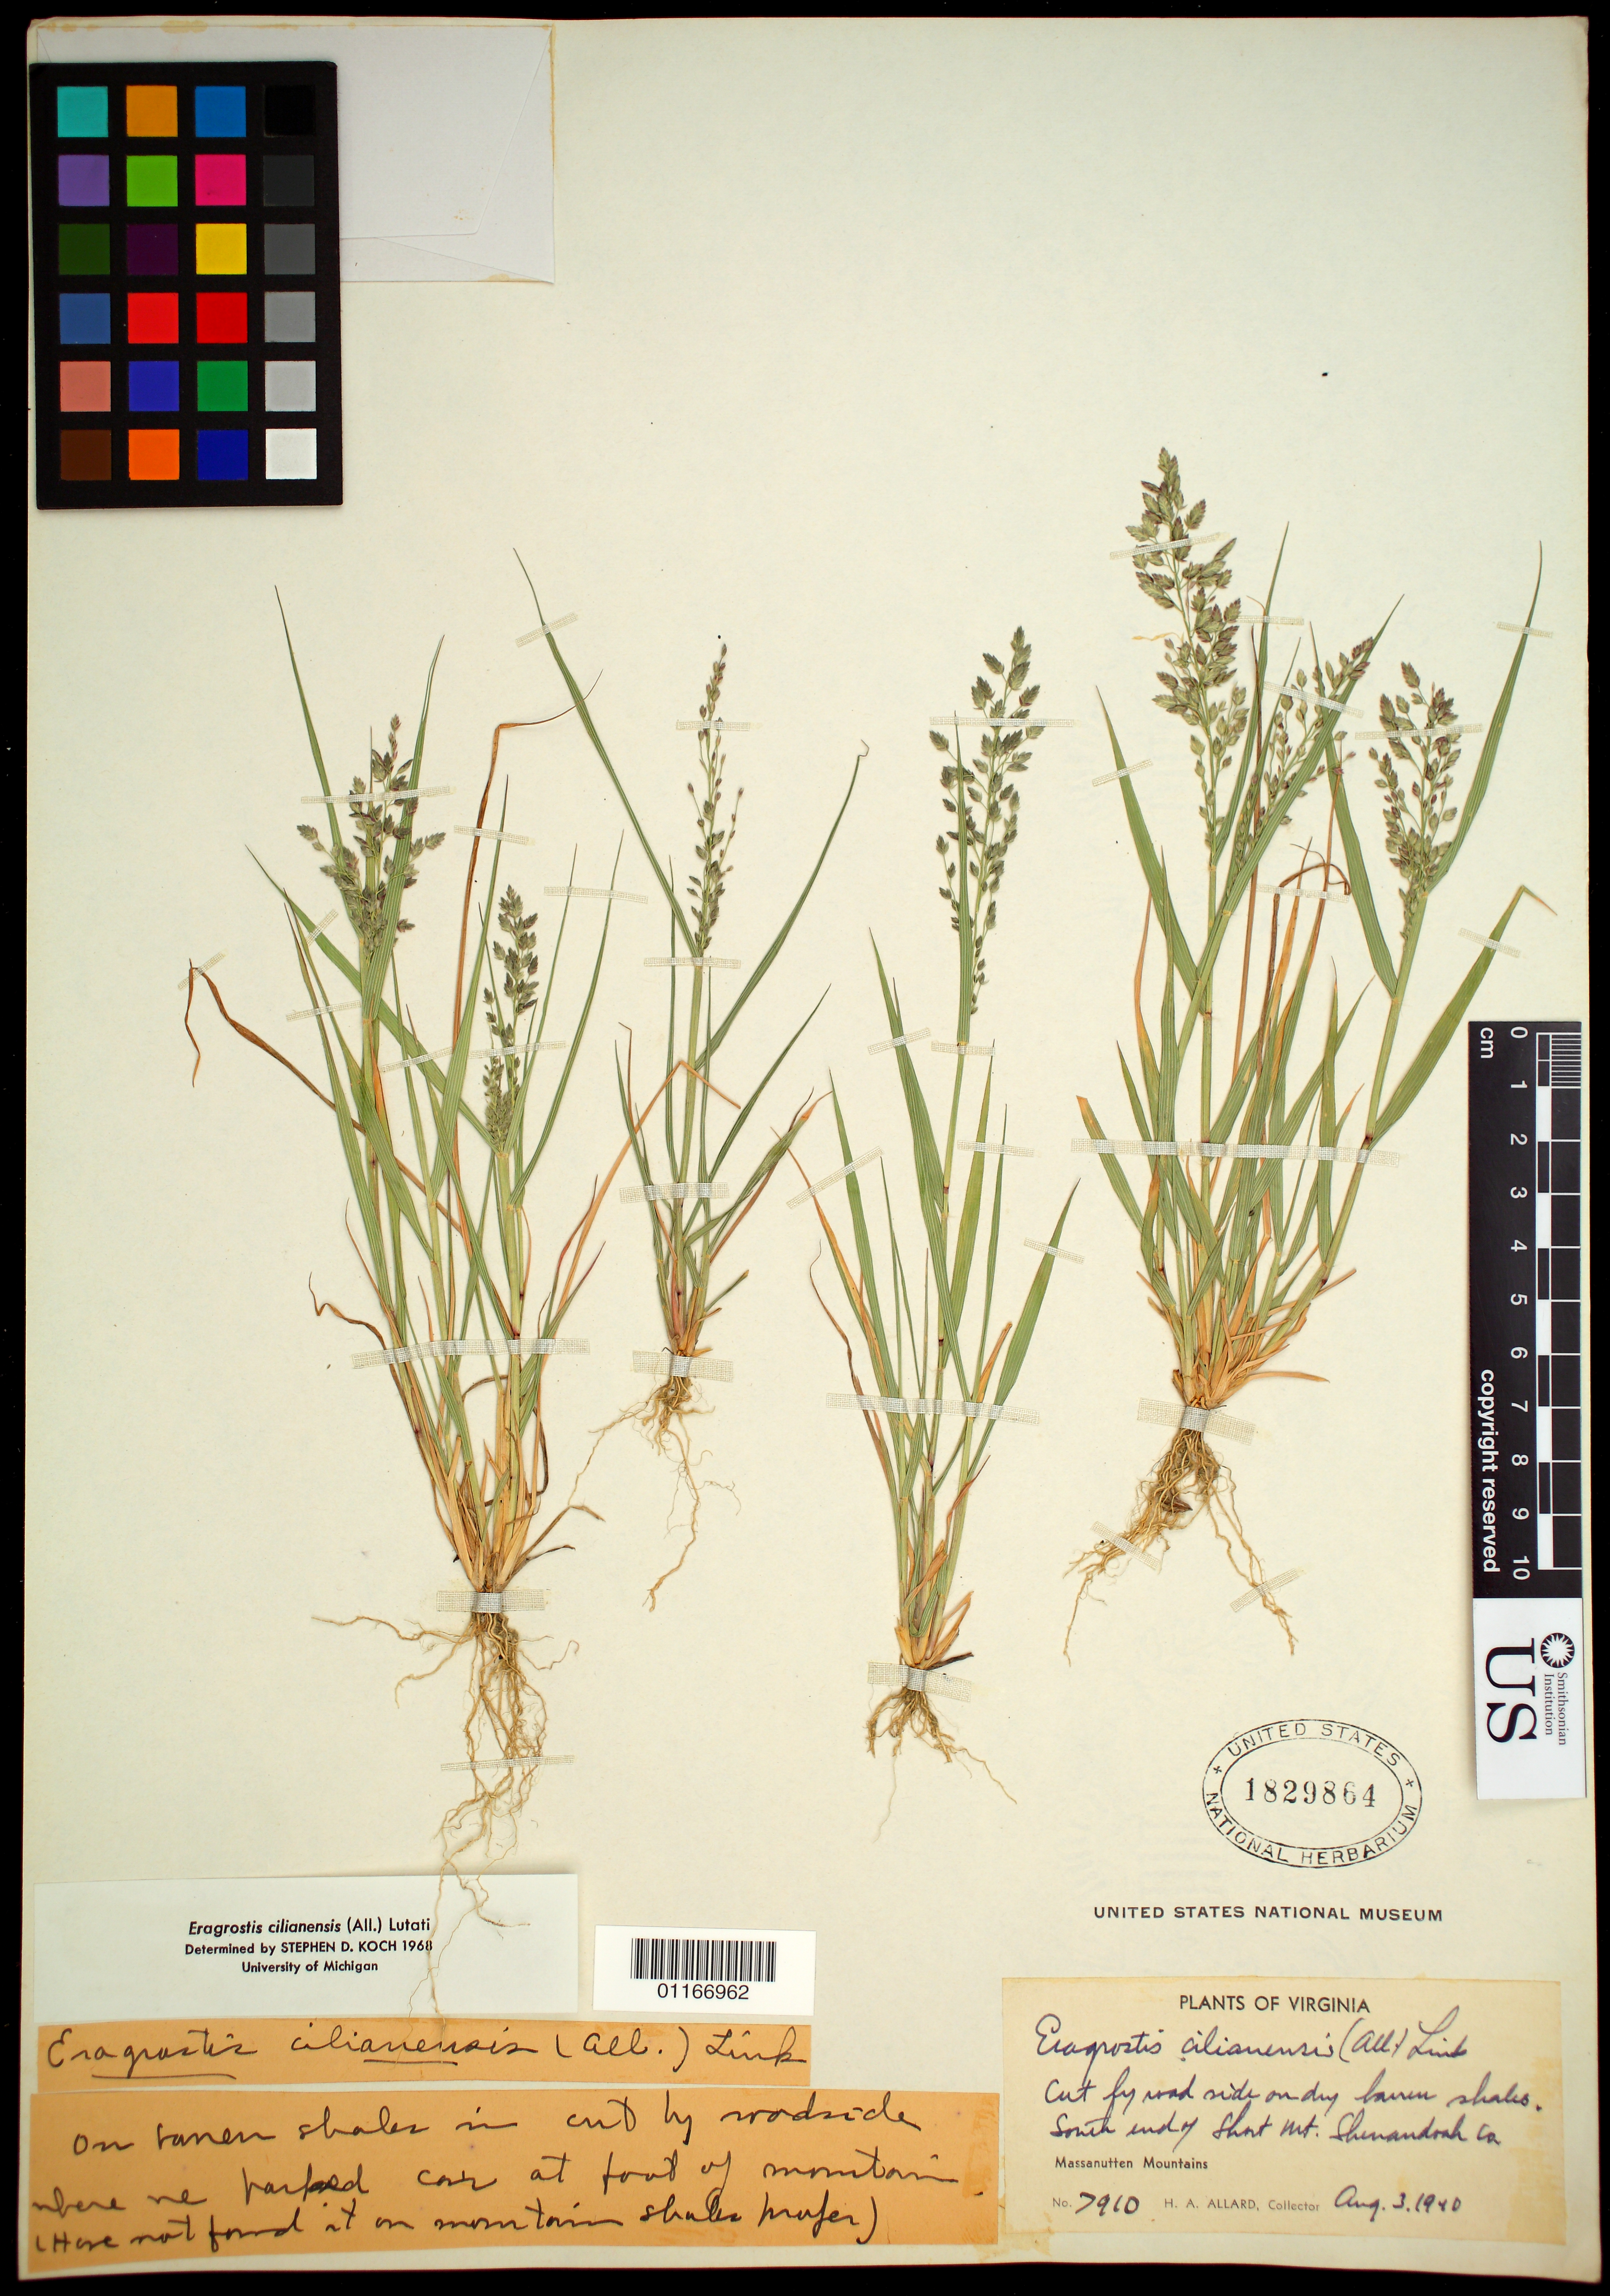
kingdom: Plantae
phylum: Tracheophyta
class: Liliopsida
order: Poales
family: Poaceae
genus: Eragrostis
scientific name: Eragrostis cilianensis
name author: (All.) Vignolo ex Janch.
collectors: H. A. Allard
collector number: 7910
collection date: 1940-08-03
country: United States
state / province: Virginia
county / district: Shenandoah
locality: Massanutten Mountains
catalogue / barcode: US 1829864